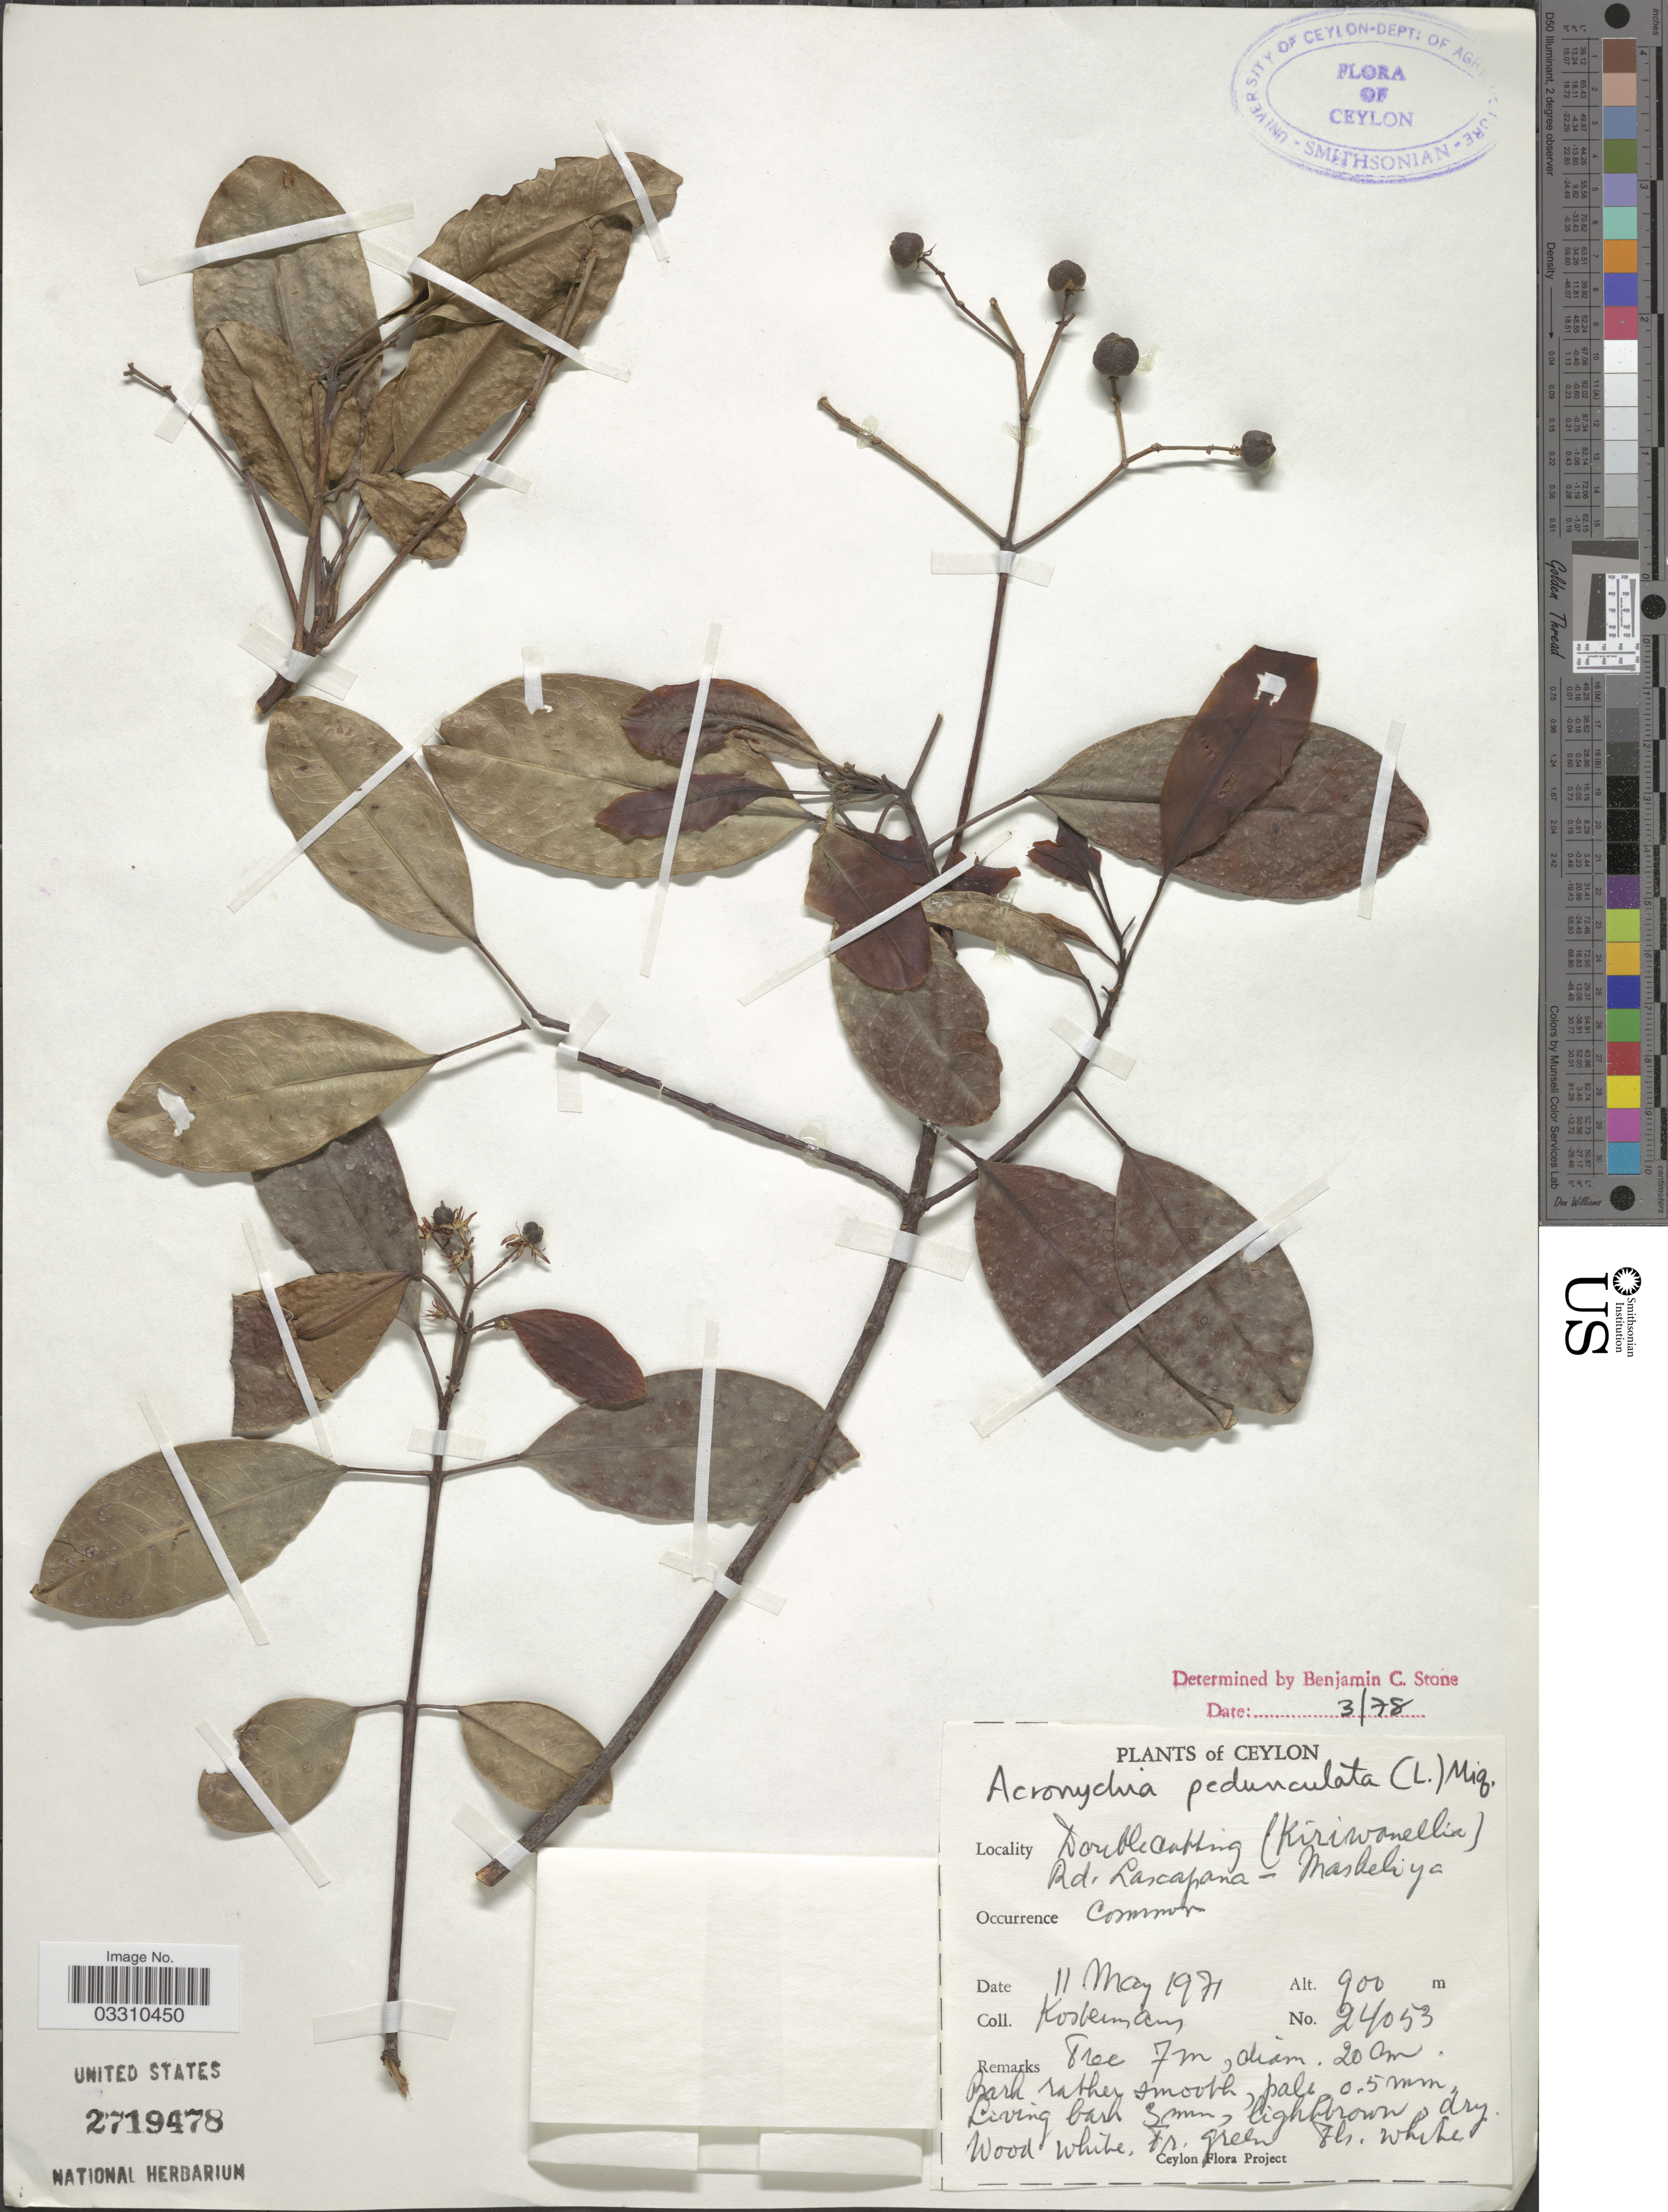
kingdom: Plantae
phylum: Tracheophyta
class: Magnoliopsida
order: Sapindales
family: Rutaceae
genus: Acronychia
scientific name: Acronychia pedunculata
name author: (L.) Miq.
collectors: Kostermans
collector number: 24053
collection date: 1971-05-11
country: Sri Lanka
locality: Ceylon, Doublecutting [interpreted] (Kiriwonellia), Rd. Laxapana, Maskeliya.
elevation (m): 900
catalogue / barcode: US 2719478